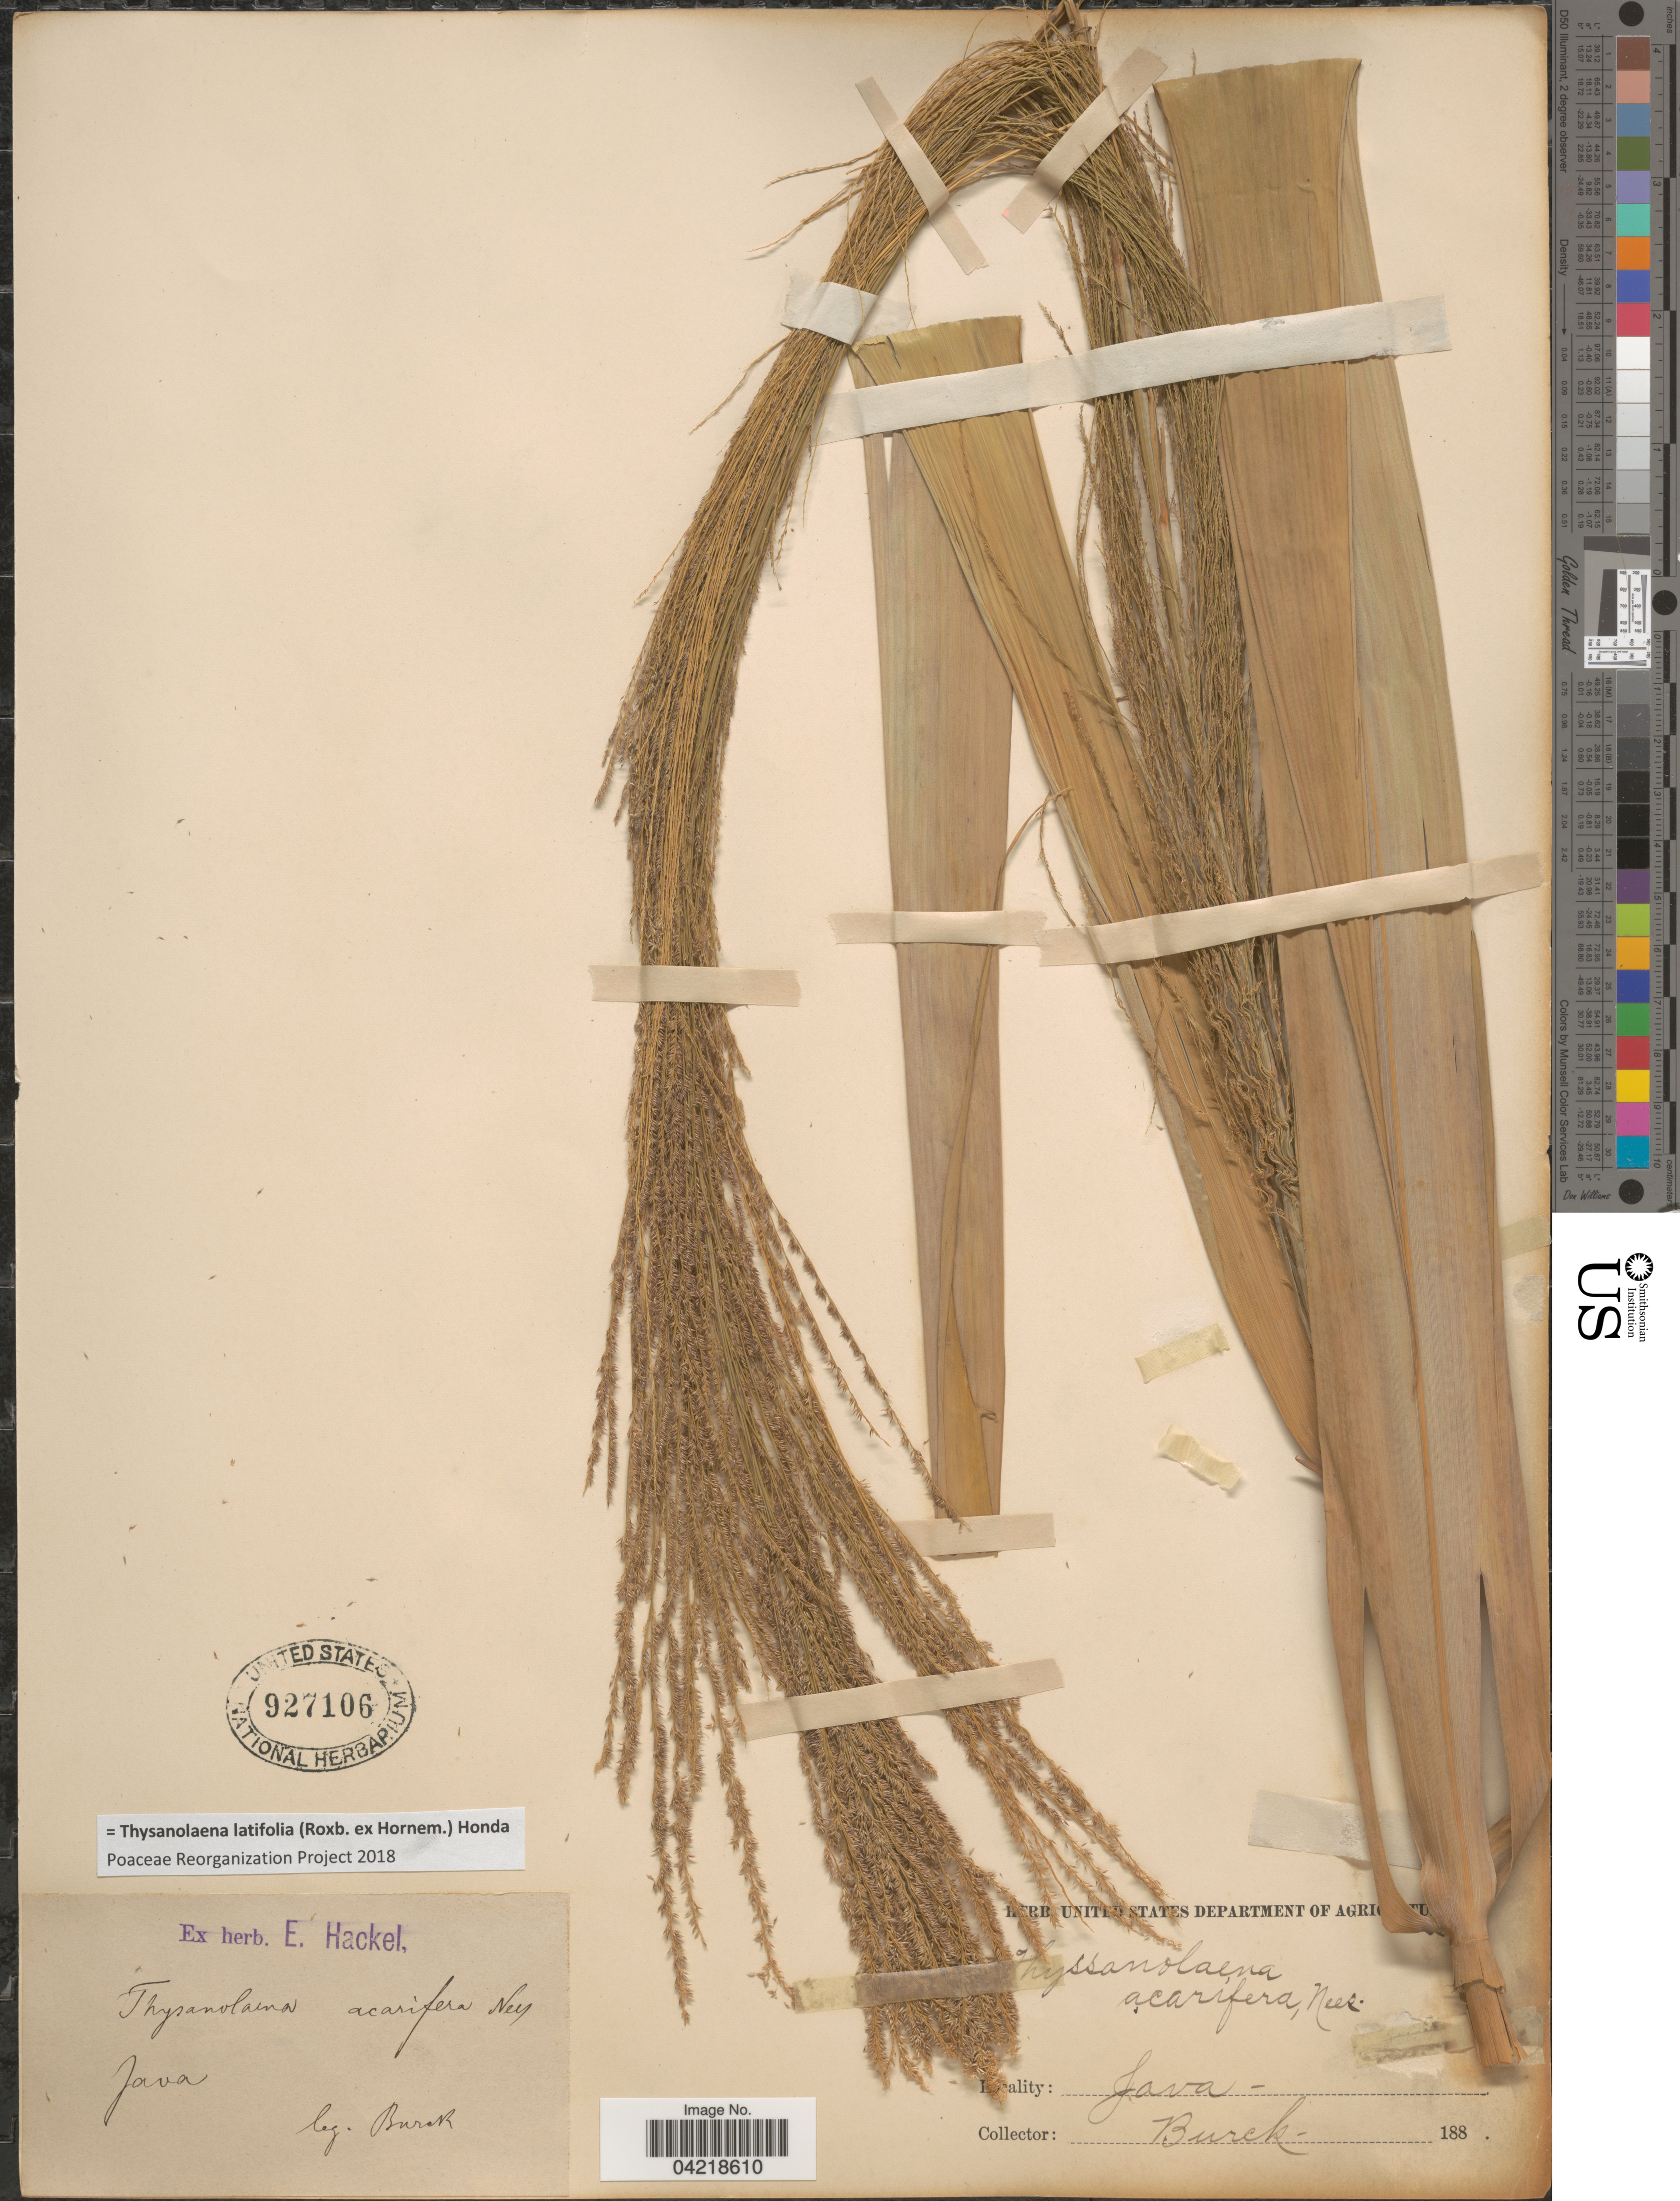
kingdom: Plantae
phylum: Tracheophyta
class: Liliopsida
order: Poales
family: Poaceae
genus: Thysanolaena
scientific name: Thysanolaena latifolia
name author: (Roxb. ex Hornem.) Honda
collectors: Burck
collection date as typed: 188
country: Indonesia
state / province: Java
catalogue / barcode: US 927106